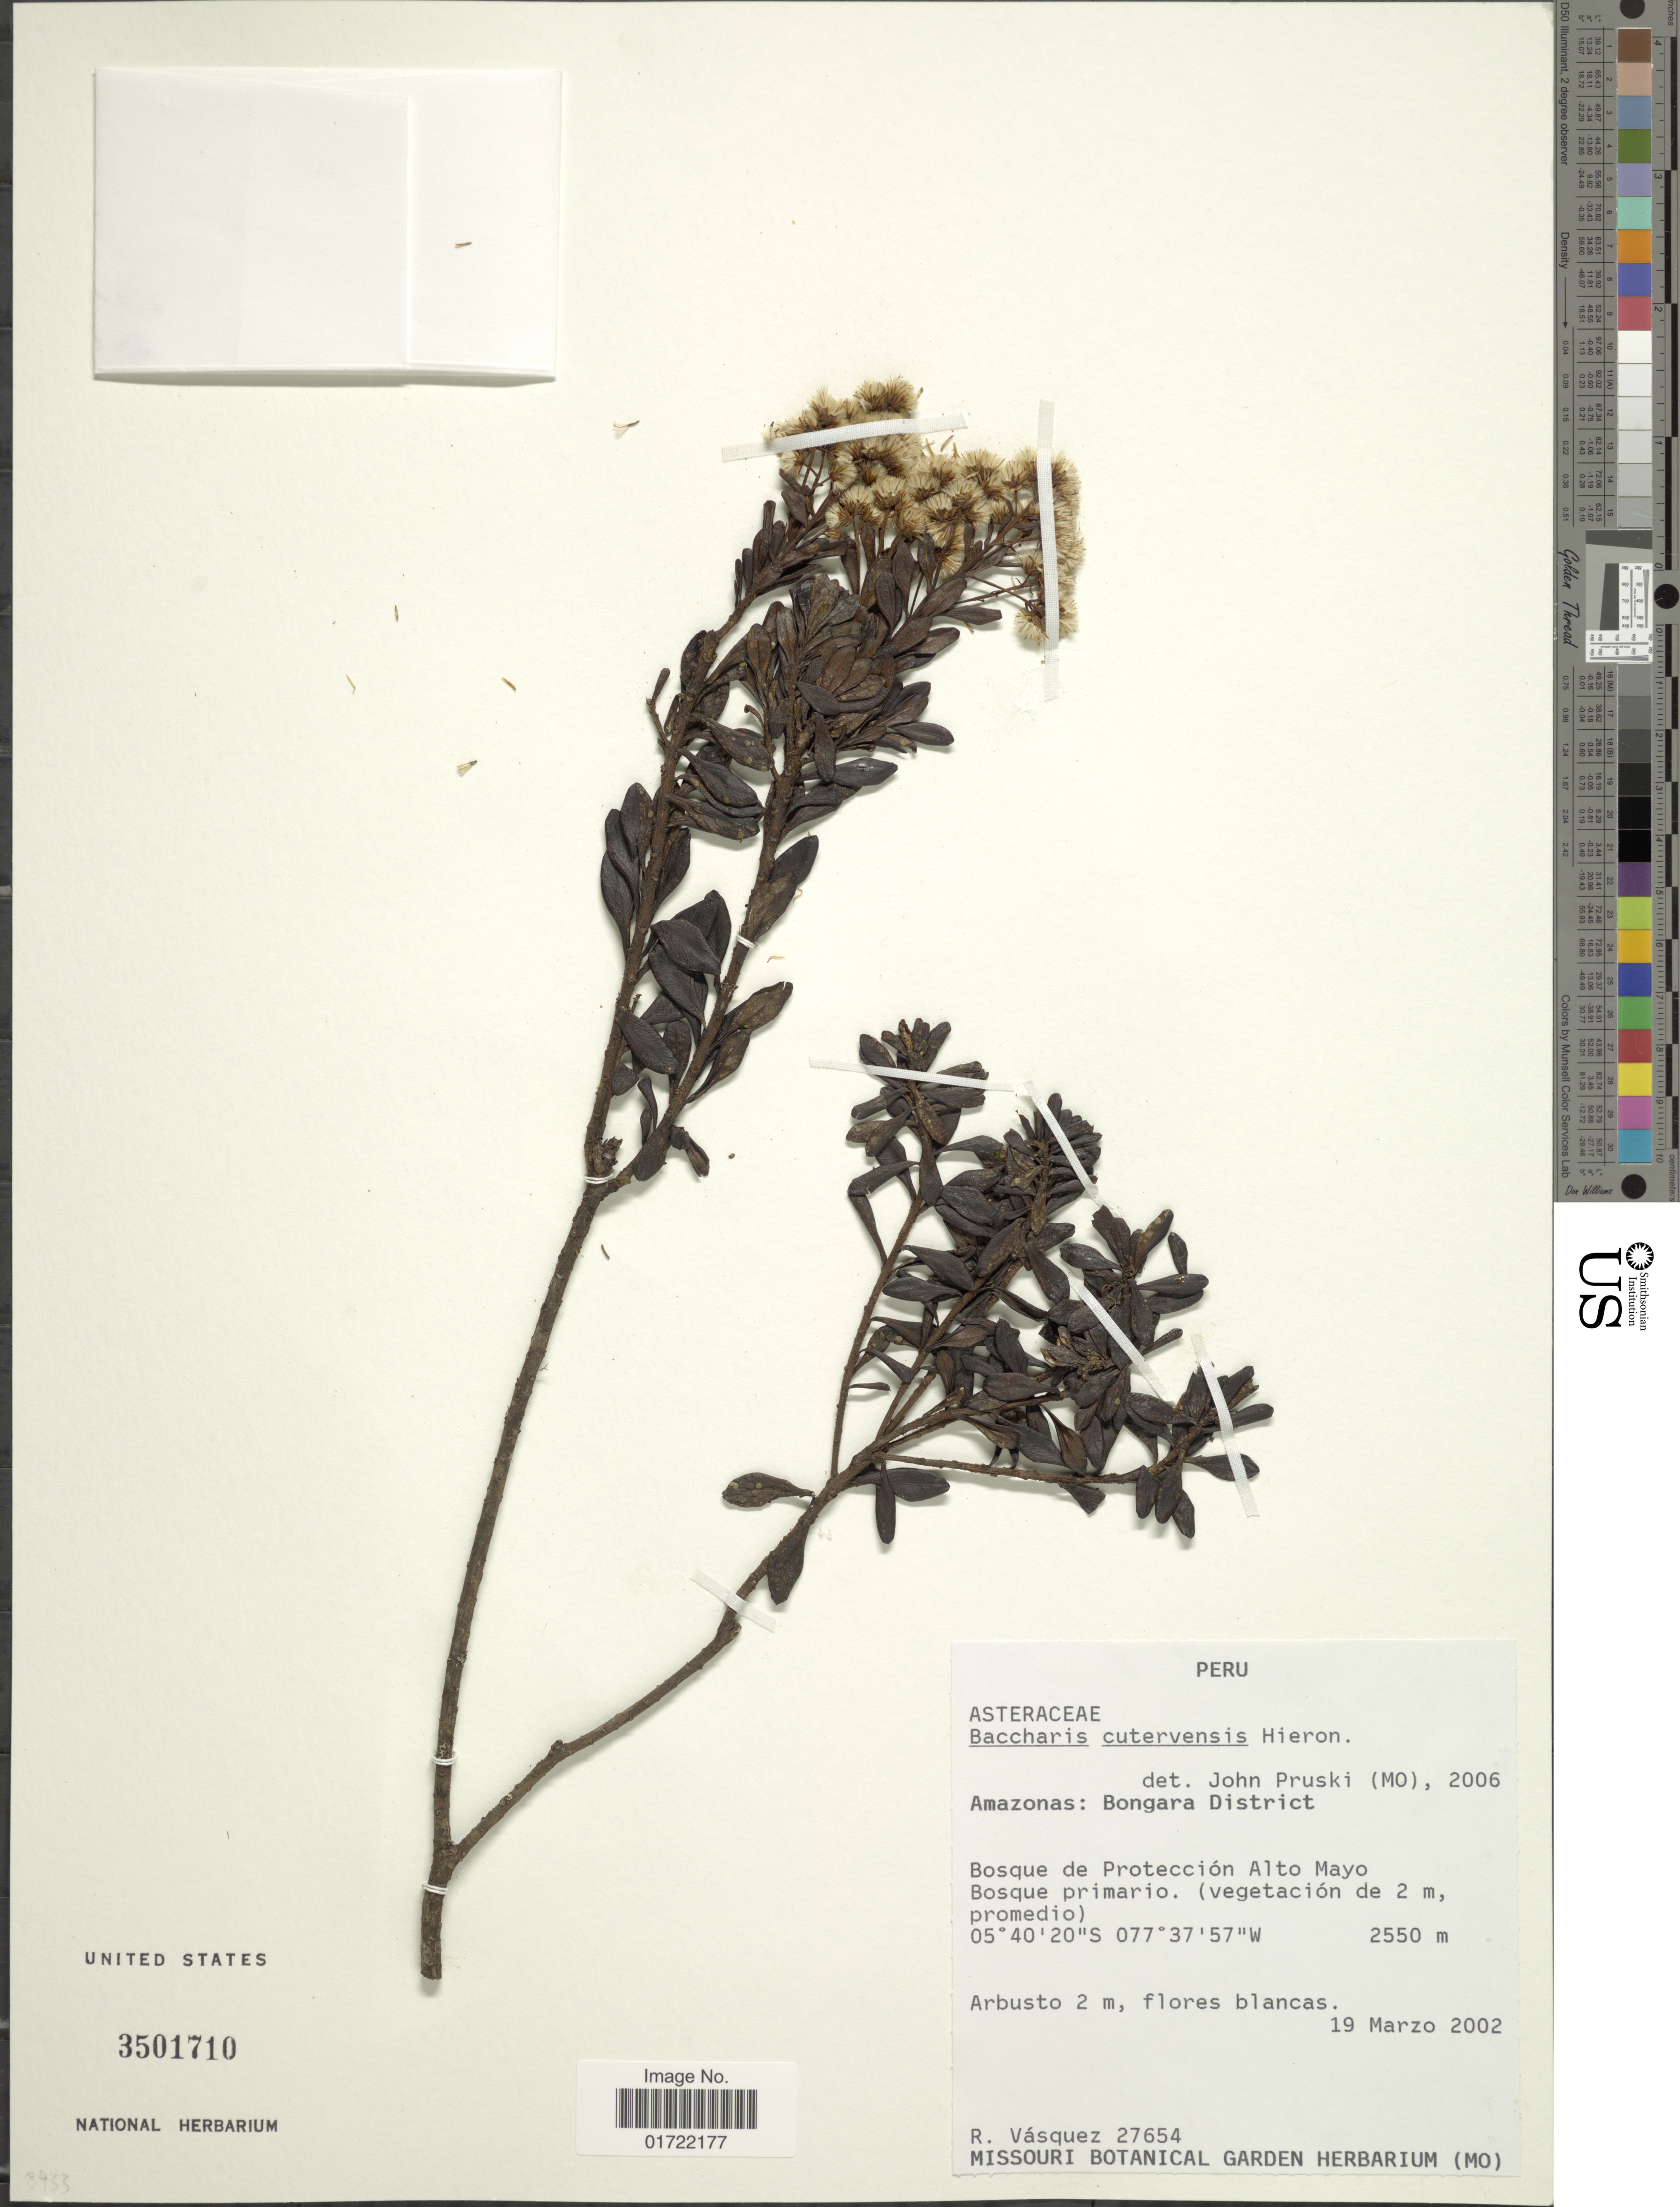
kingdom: Plantae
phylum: Tracheophyta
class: Magnoliopsida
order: Asterales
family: Asteraceae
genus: Baccharis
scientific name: Baccharis cutervensis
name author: Hieron.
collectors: R. Vasquez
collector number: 27654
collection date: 2002-03-19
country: Peru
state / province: Amazonas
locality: Bongara District, Bosque de Proteccion Alto Mayo, Bosque primario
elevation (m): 2550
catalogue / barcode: US 3501710